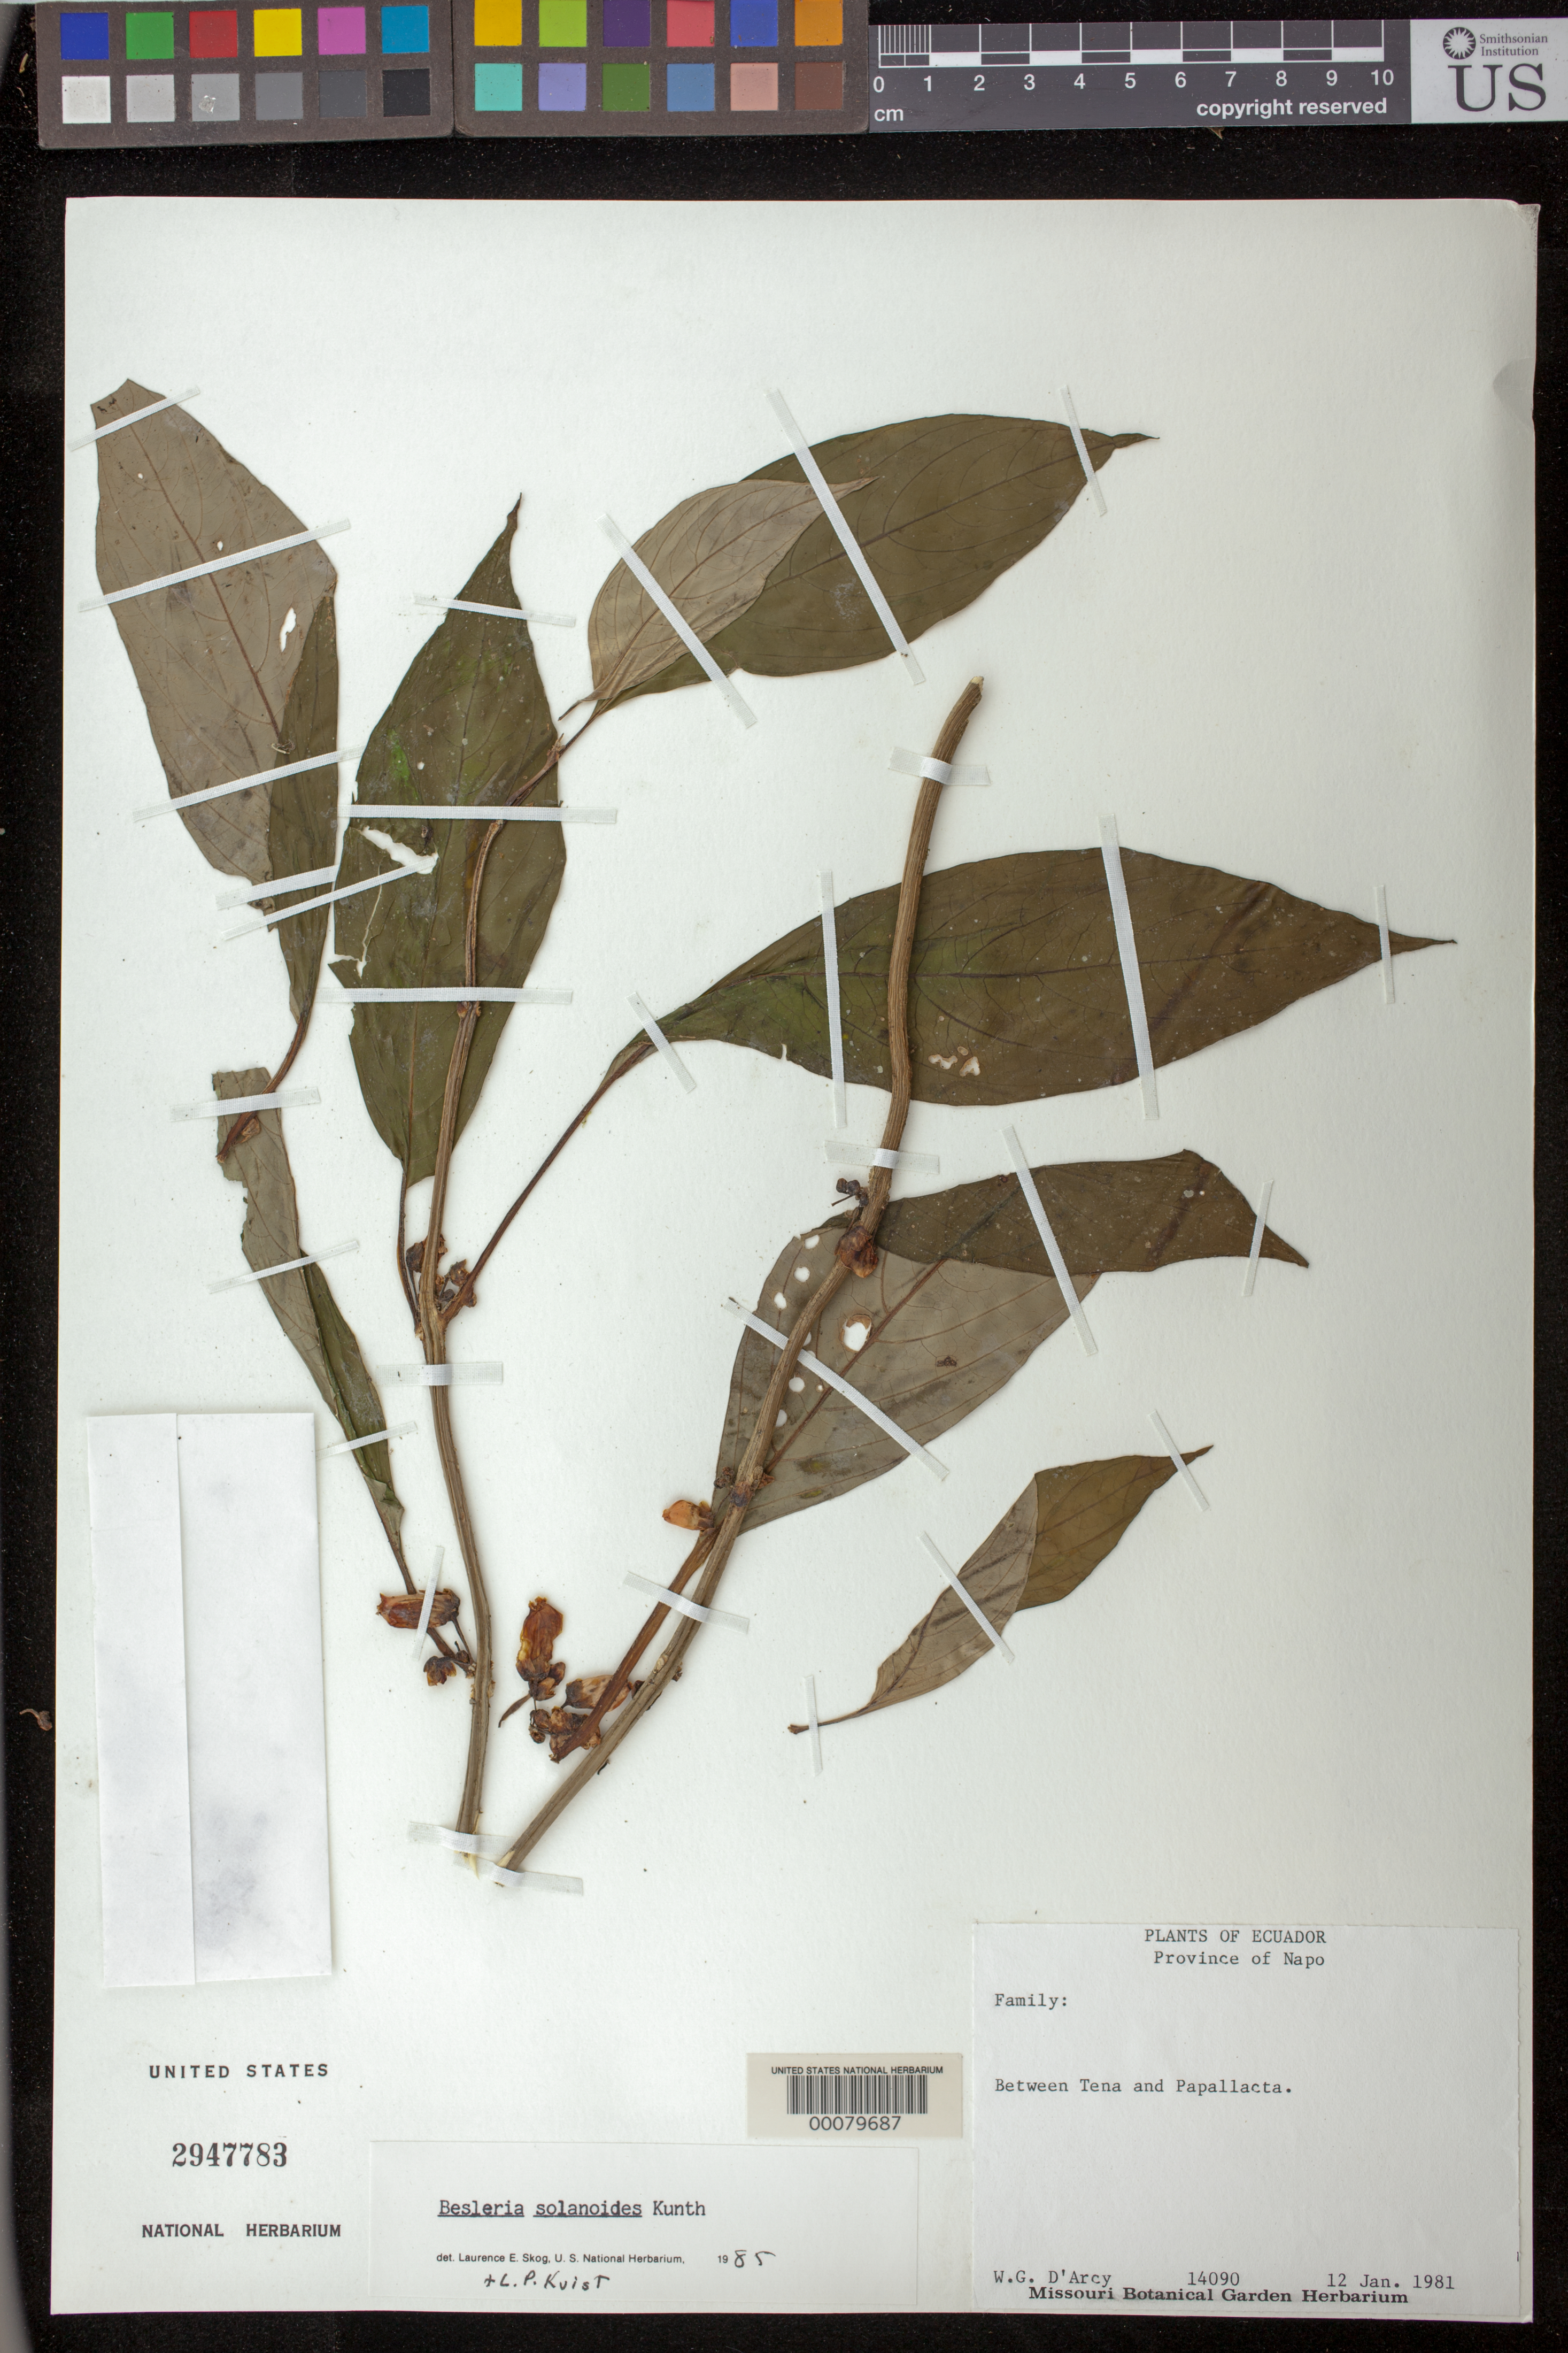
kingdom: Plantae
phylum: Tracheophyta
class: Magnoliopsida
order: Lamiales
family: Gesneriaceae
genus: Besleria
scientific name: Besleria solanoides var. solanoides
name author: Kunth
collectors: W. G. D'Arcy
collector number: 14090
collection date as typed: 12 Jan 1981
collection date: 1981-01-12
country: Ecuador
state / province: Napo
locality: Between Tena and Papallacta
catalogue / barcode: US 2947783